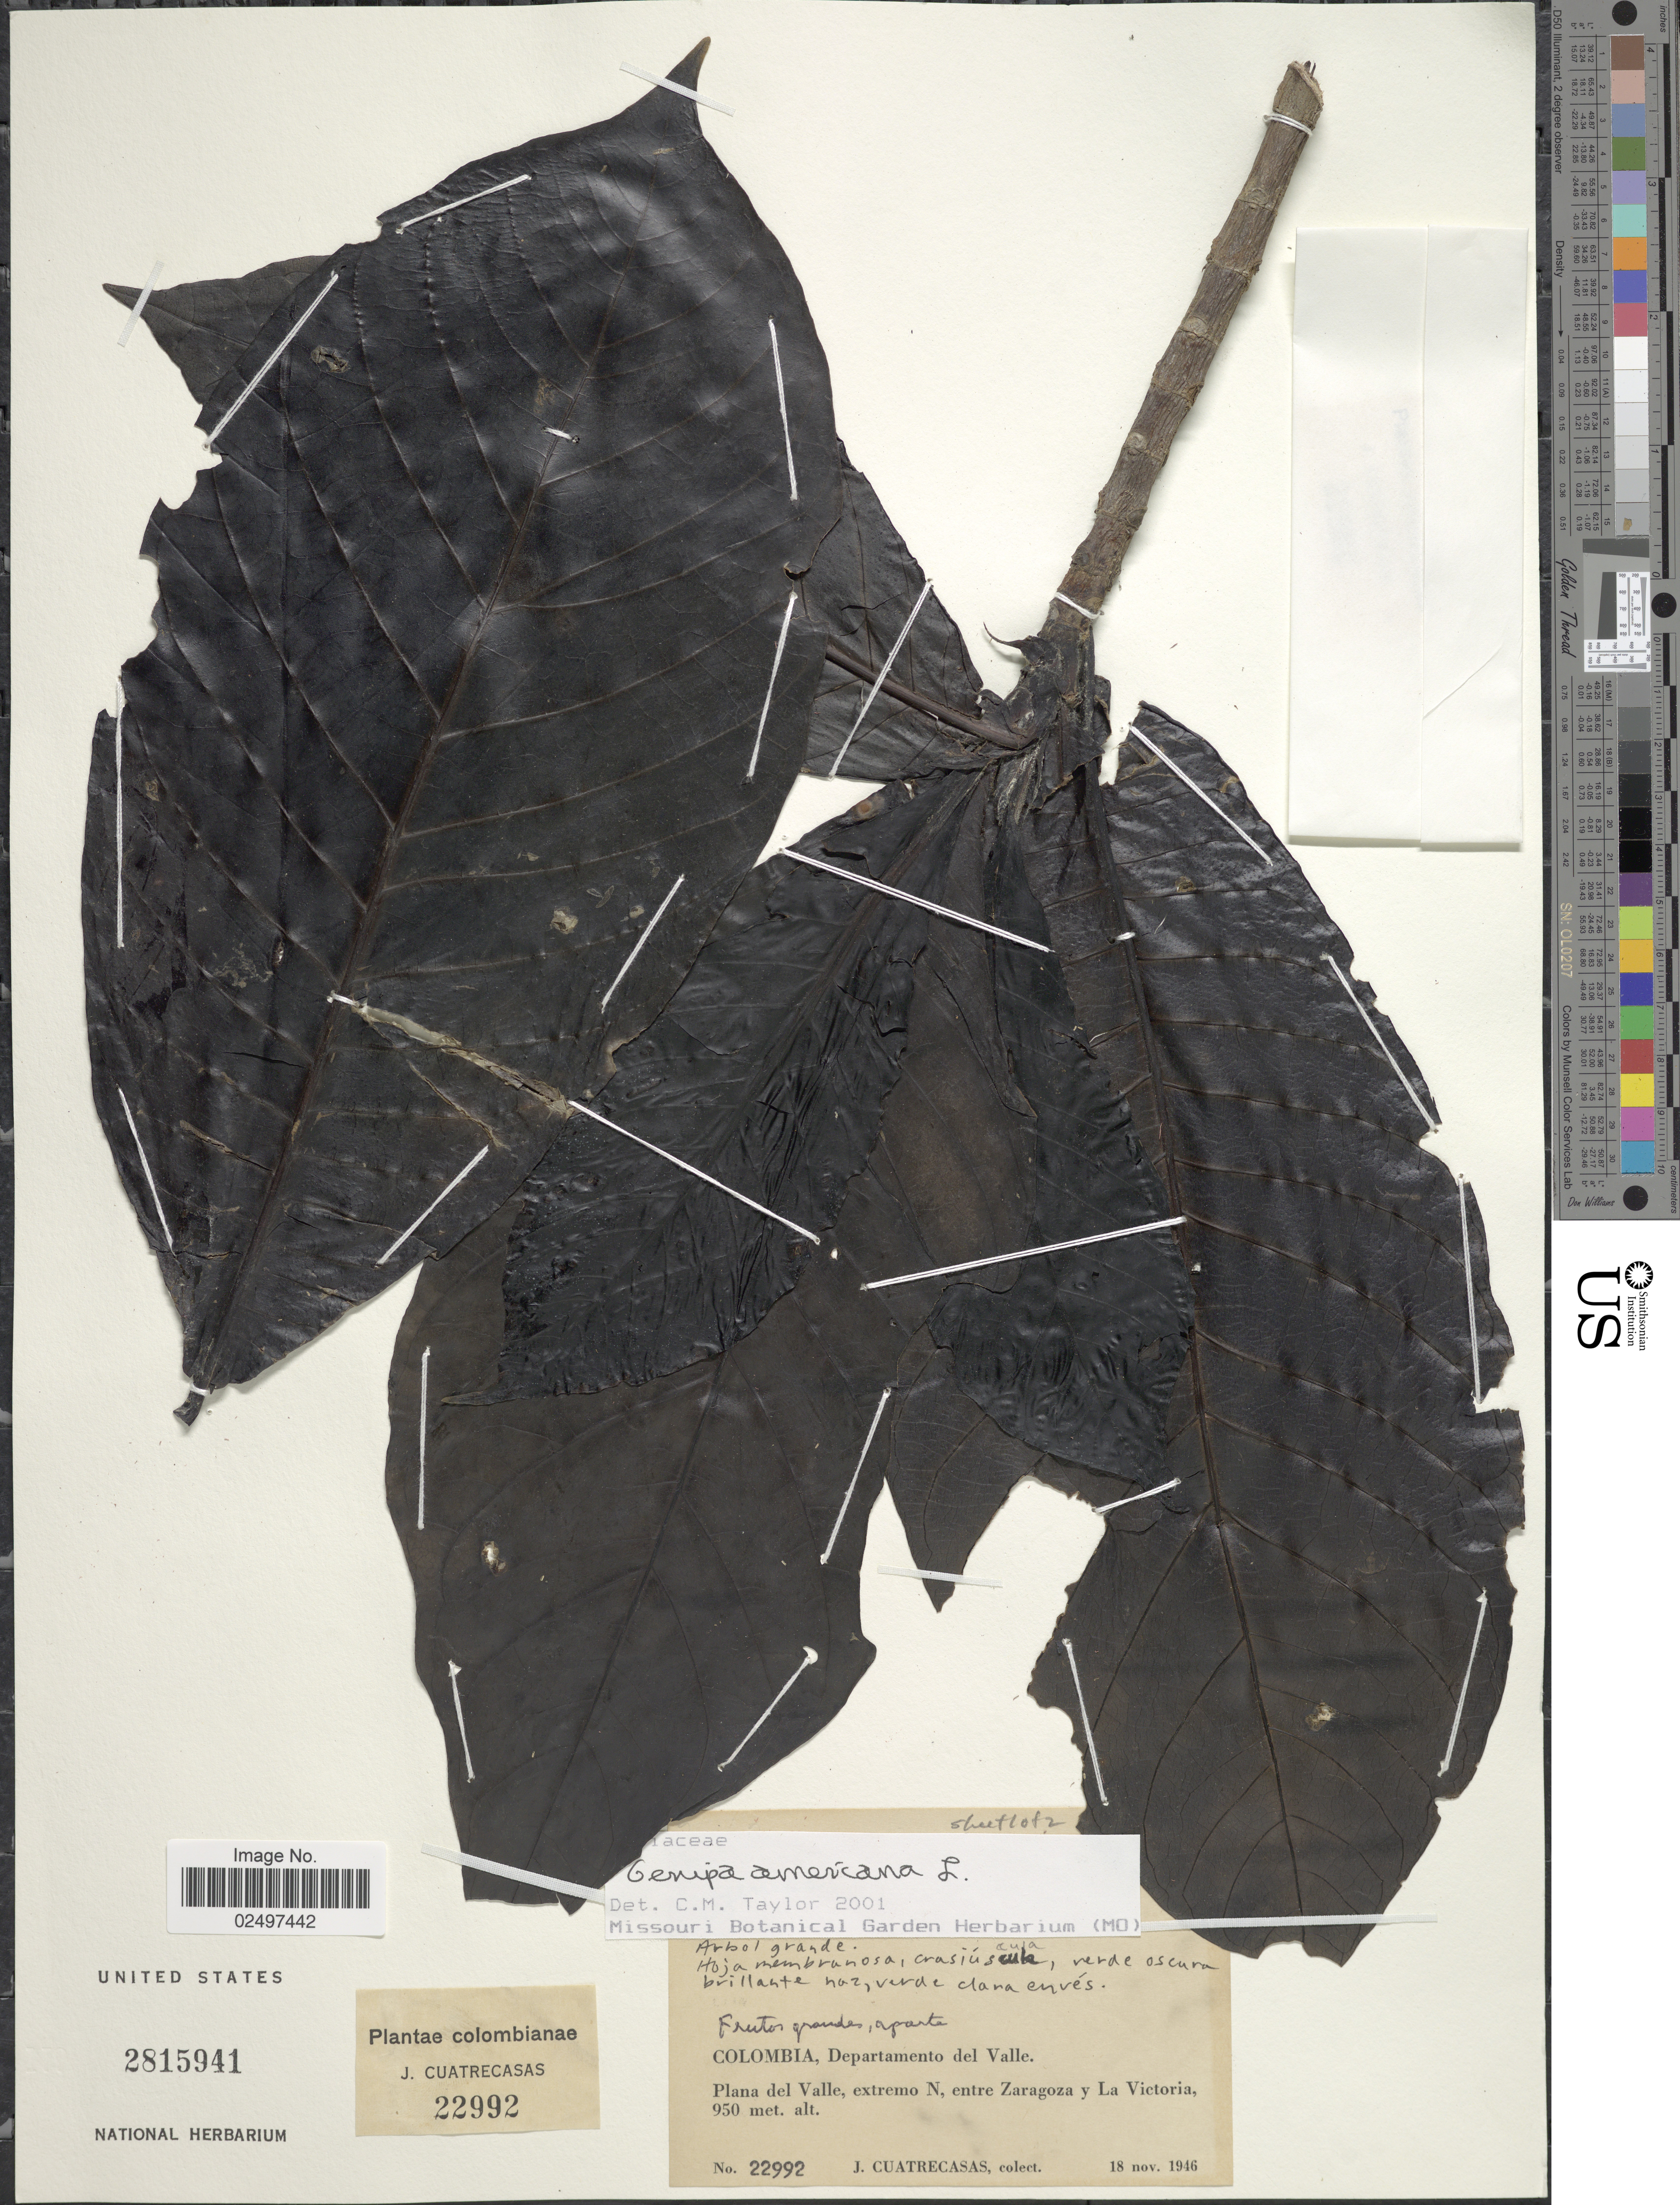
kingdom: Plantae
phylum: Tracheophyta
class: Magnoliopsida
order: Gentianales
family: Rubiaceae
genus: Genipa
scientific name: Genipa americana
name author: L.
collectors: J. Cuatrecasas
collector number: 22992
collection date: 1946-11-18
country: Colombia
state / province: Valle del Cauca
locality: Departamento del Valle, Plana del Valle, extremo N, entre Zaragoza y La Victoria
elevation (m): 950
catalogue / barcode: US 2815941